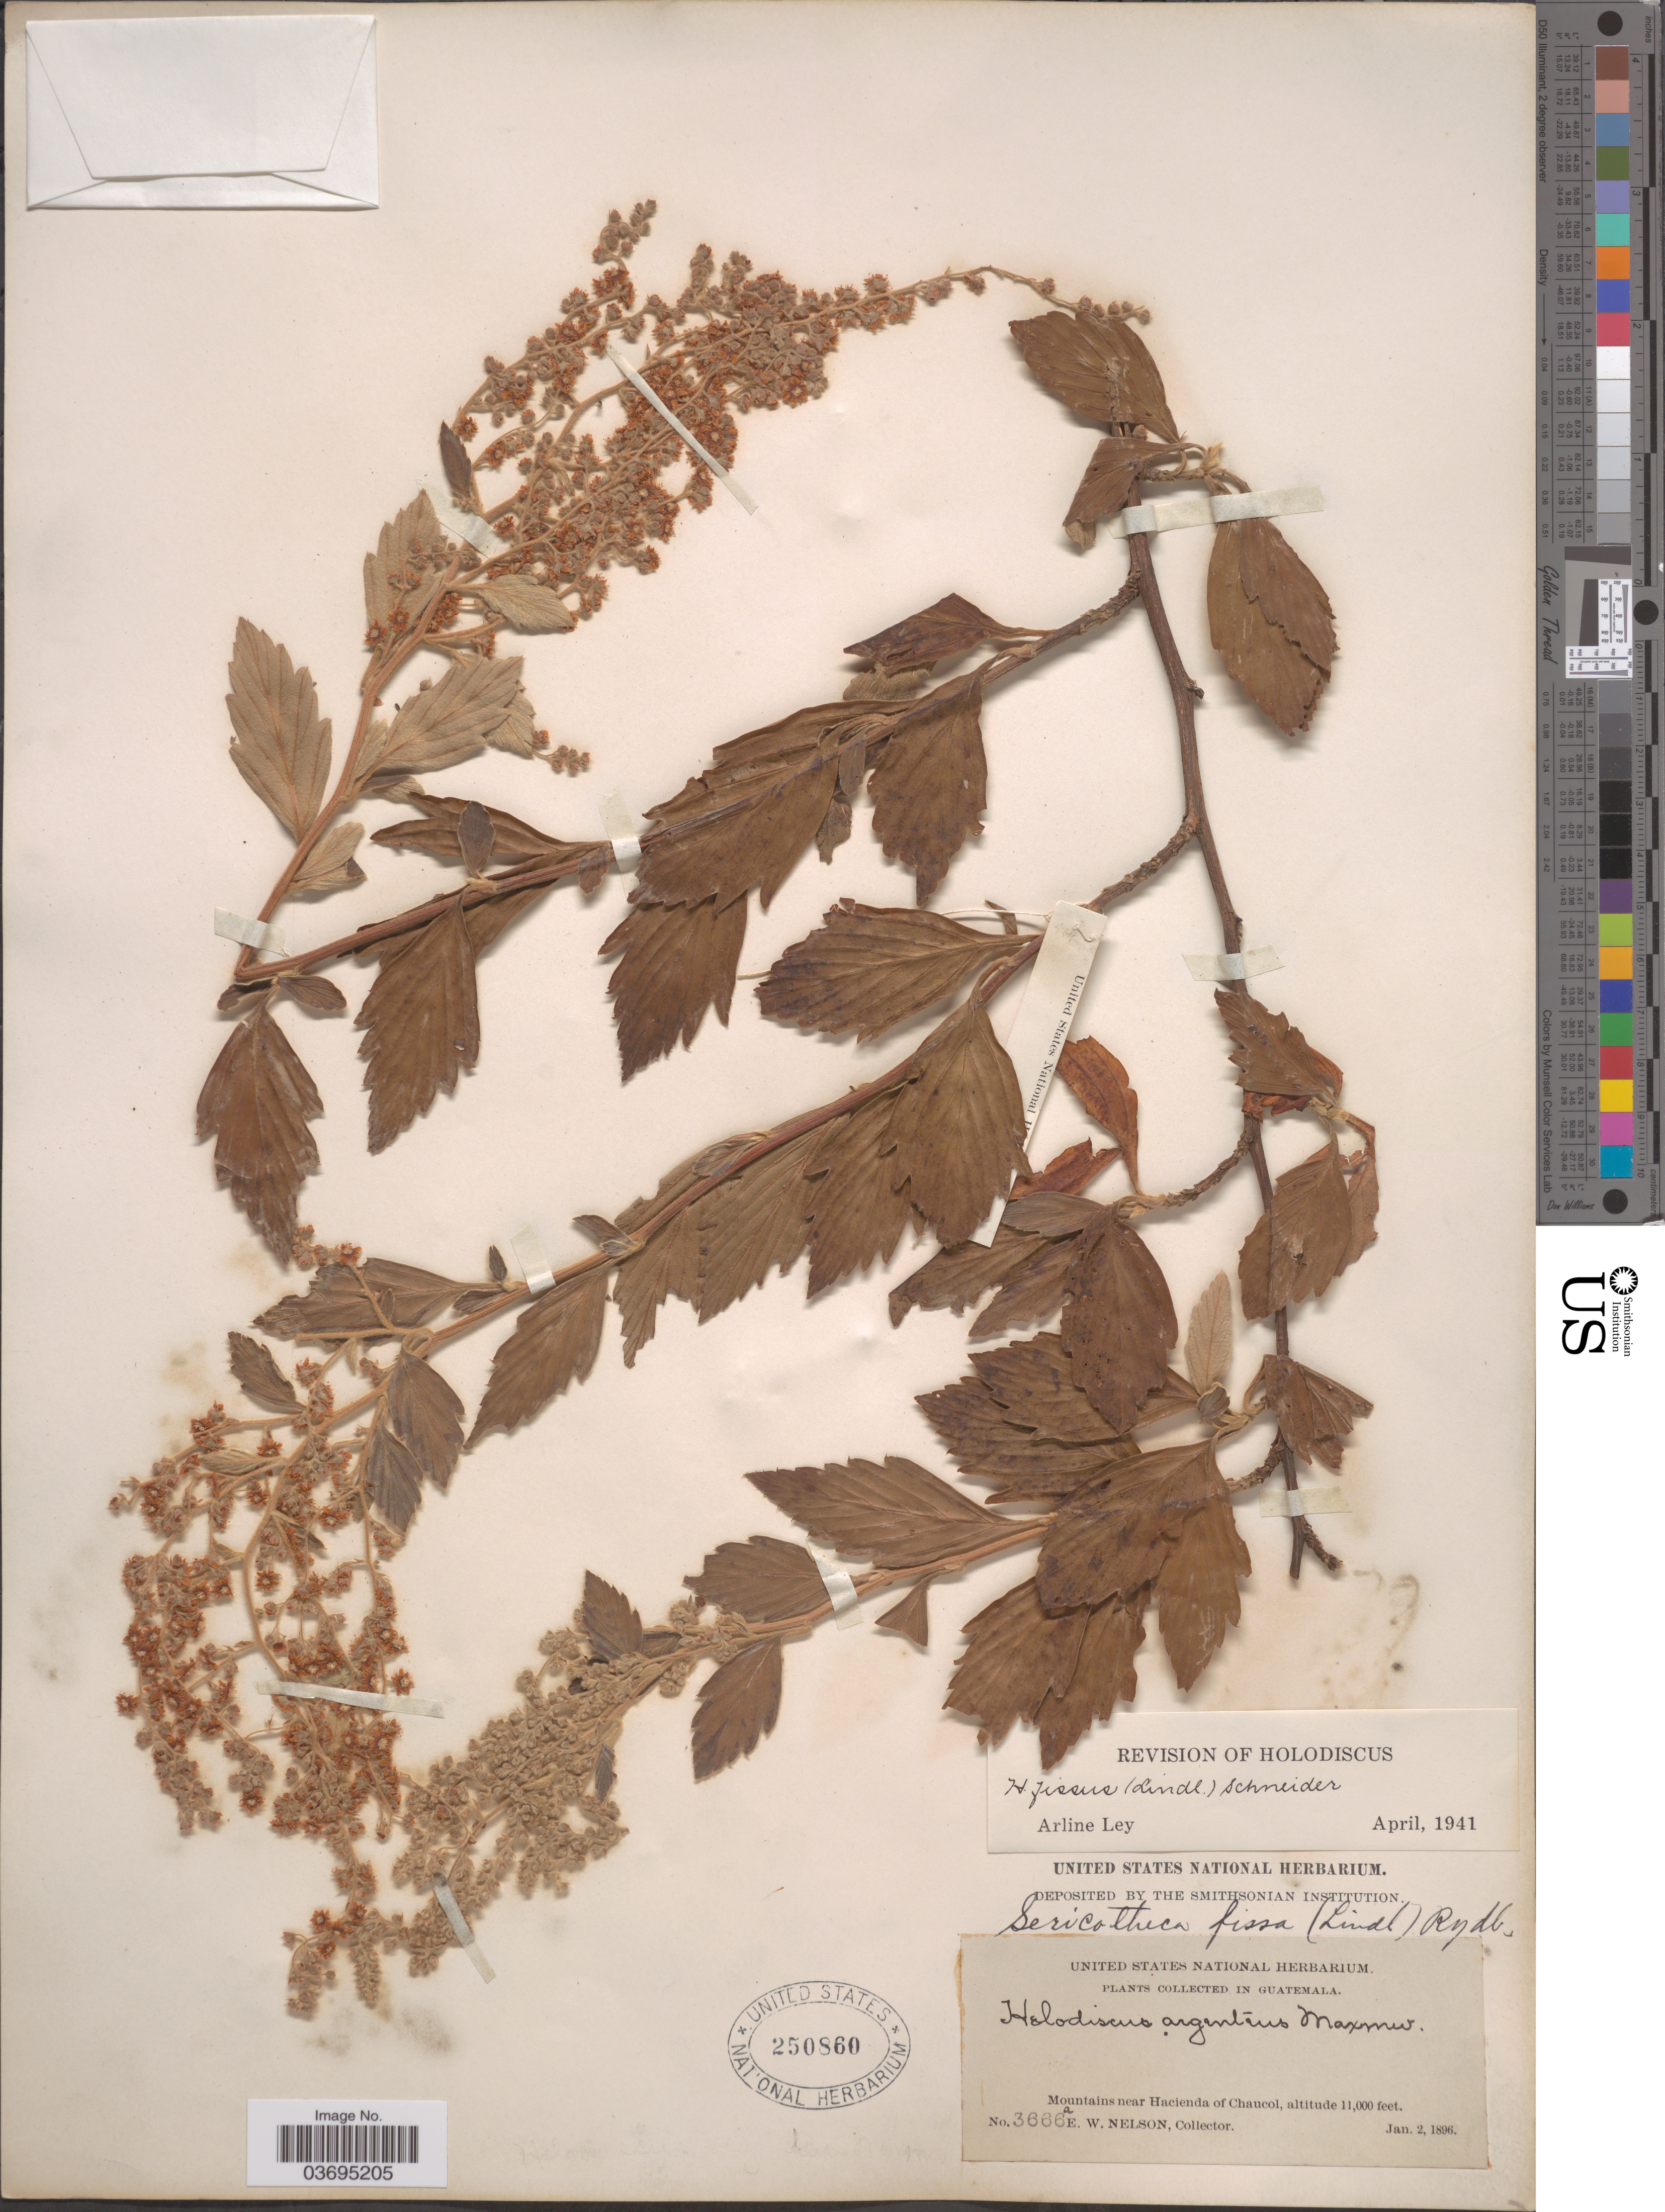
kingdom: Plantae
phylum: Tracheophyta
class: Magnoliopsida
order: Rosales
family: Rosaceae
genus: Holodiscus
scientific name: Holodiscus fissus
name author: (Lindl.) C.K. Schneid.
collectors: E. W. Nelson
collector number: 3666a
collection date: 1896-01-02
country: Guatemala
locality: Mountains near Hacienda of Chaucol.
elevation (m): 3353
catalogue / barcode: US 250860